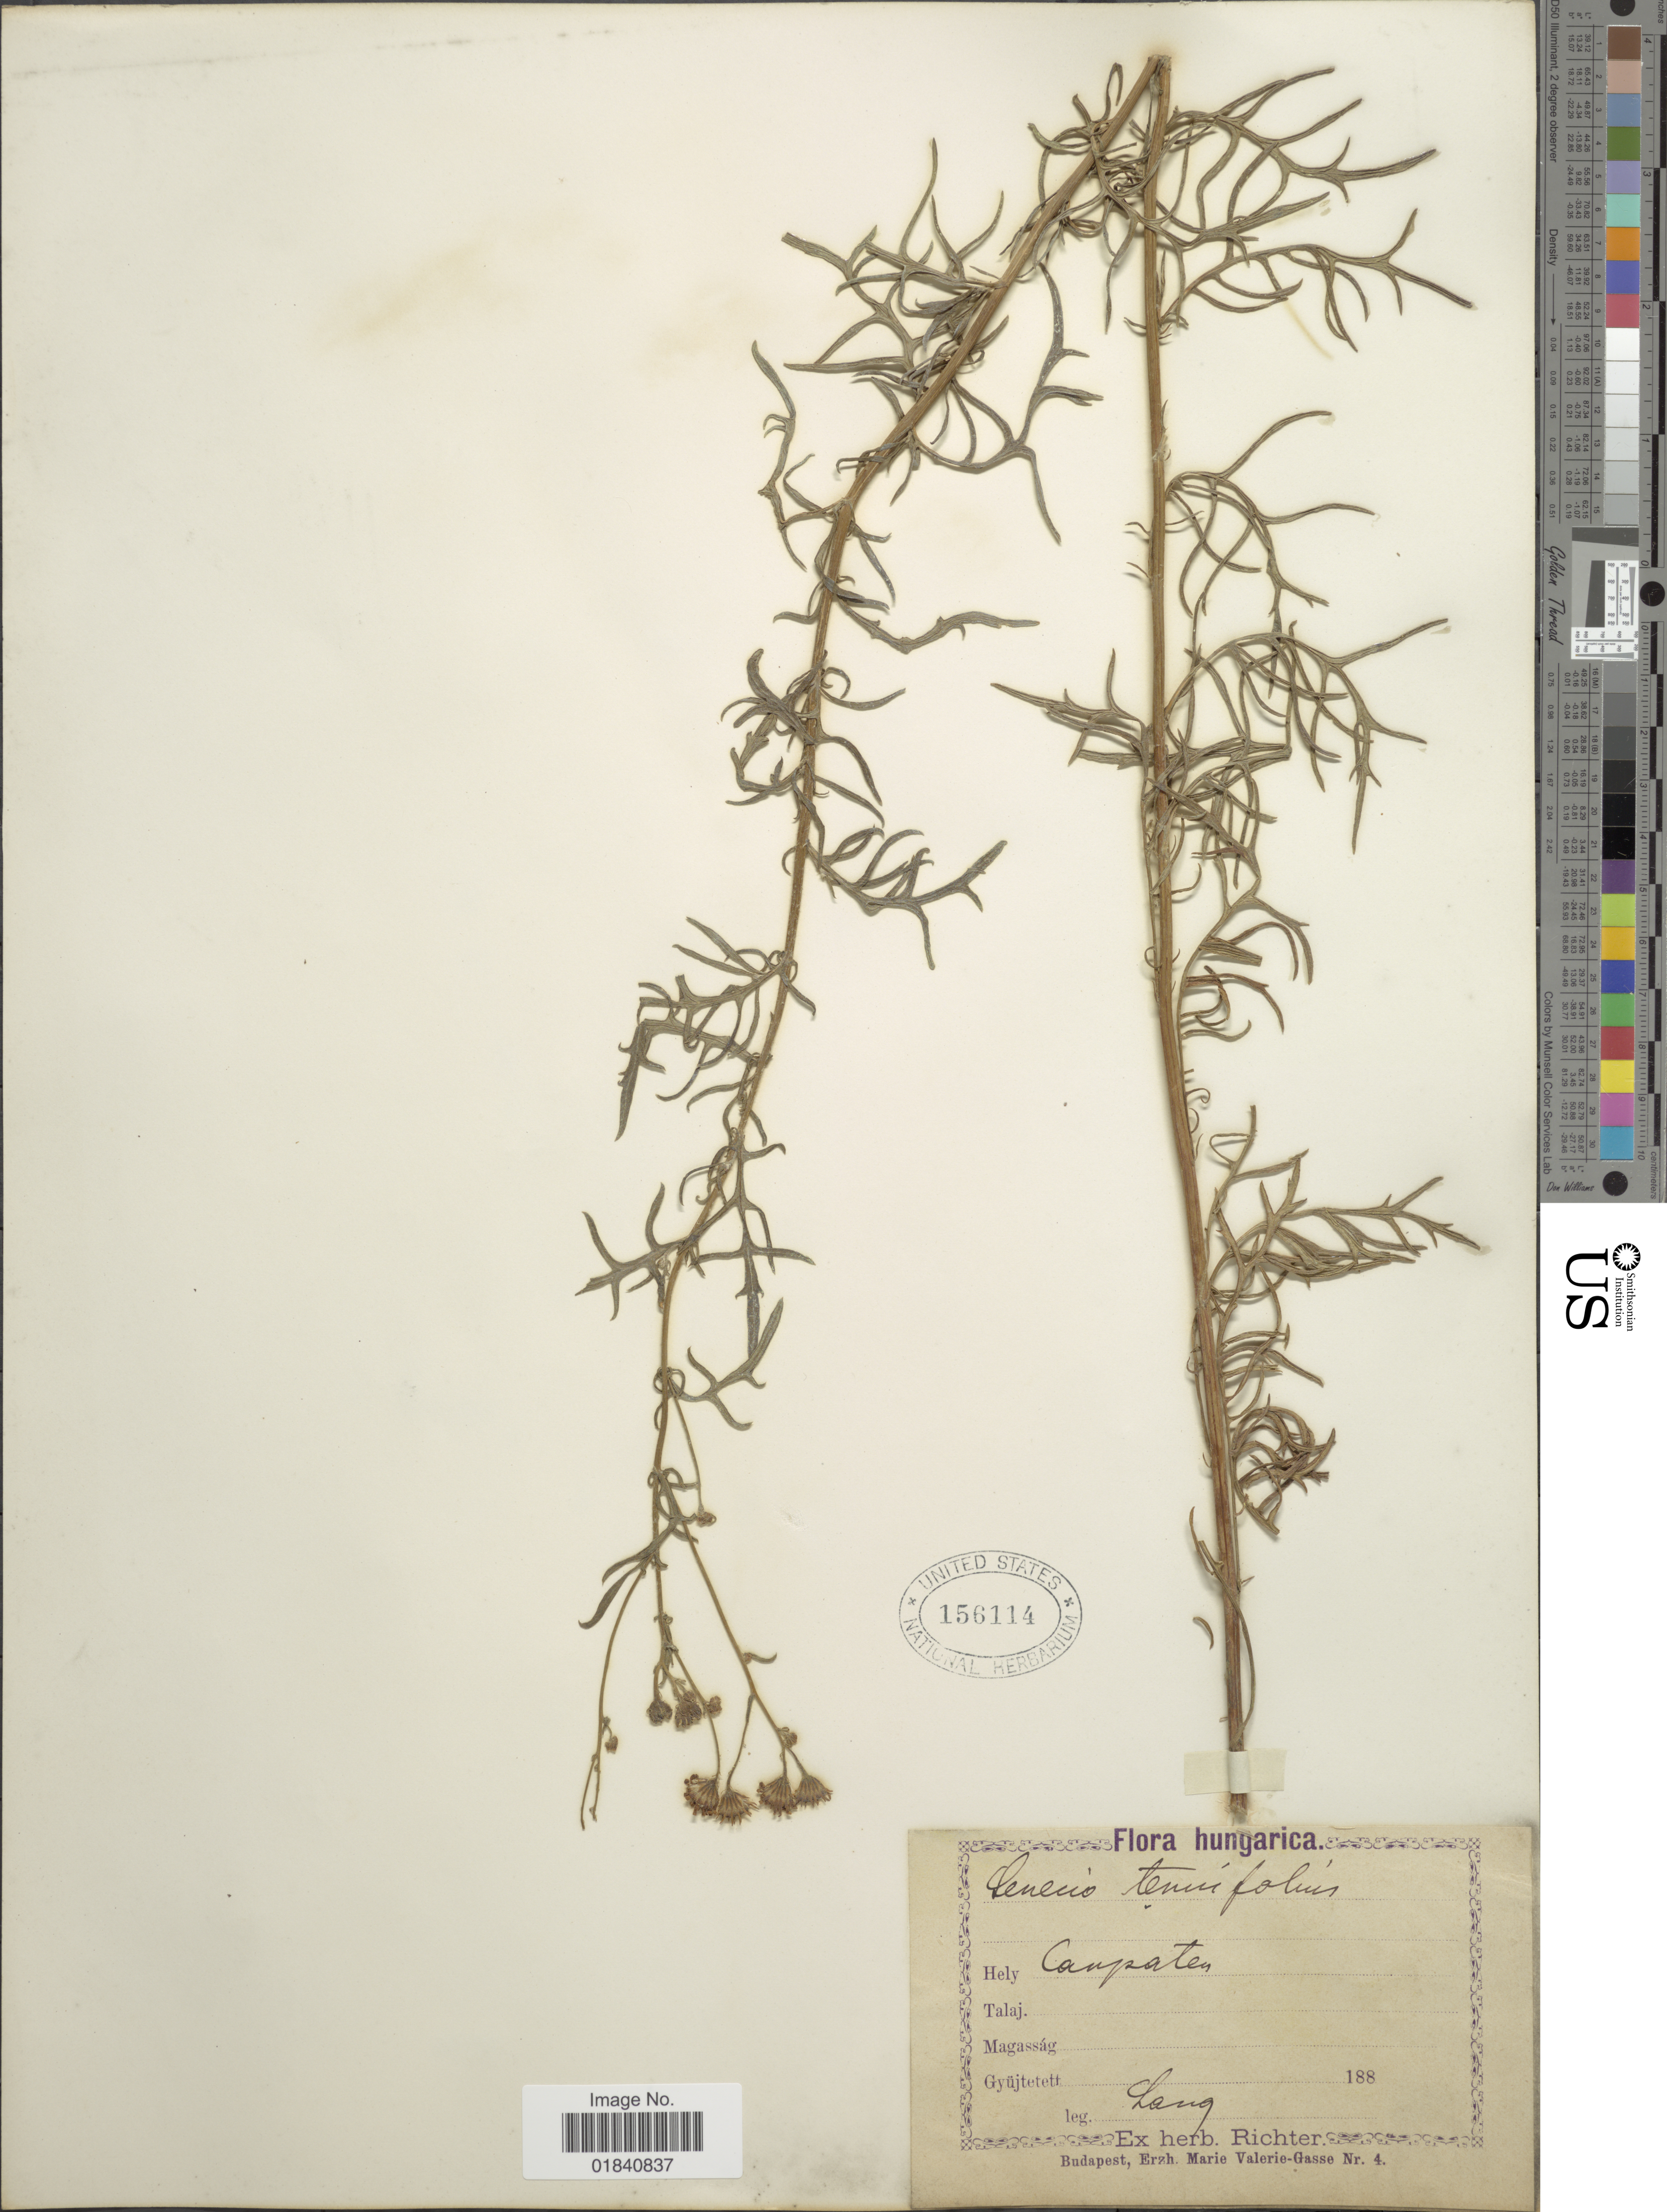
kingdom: Plantae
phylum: Tracheophyta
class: Magnoliopsida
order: Asterales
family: Asteraceae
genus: Senecio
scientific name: Senecio tenuifolius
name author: Burm. f.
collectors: -- Lang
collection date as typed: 188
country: Hungary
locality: Canpaten [interpreted]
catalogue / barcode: US 156114